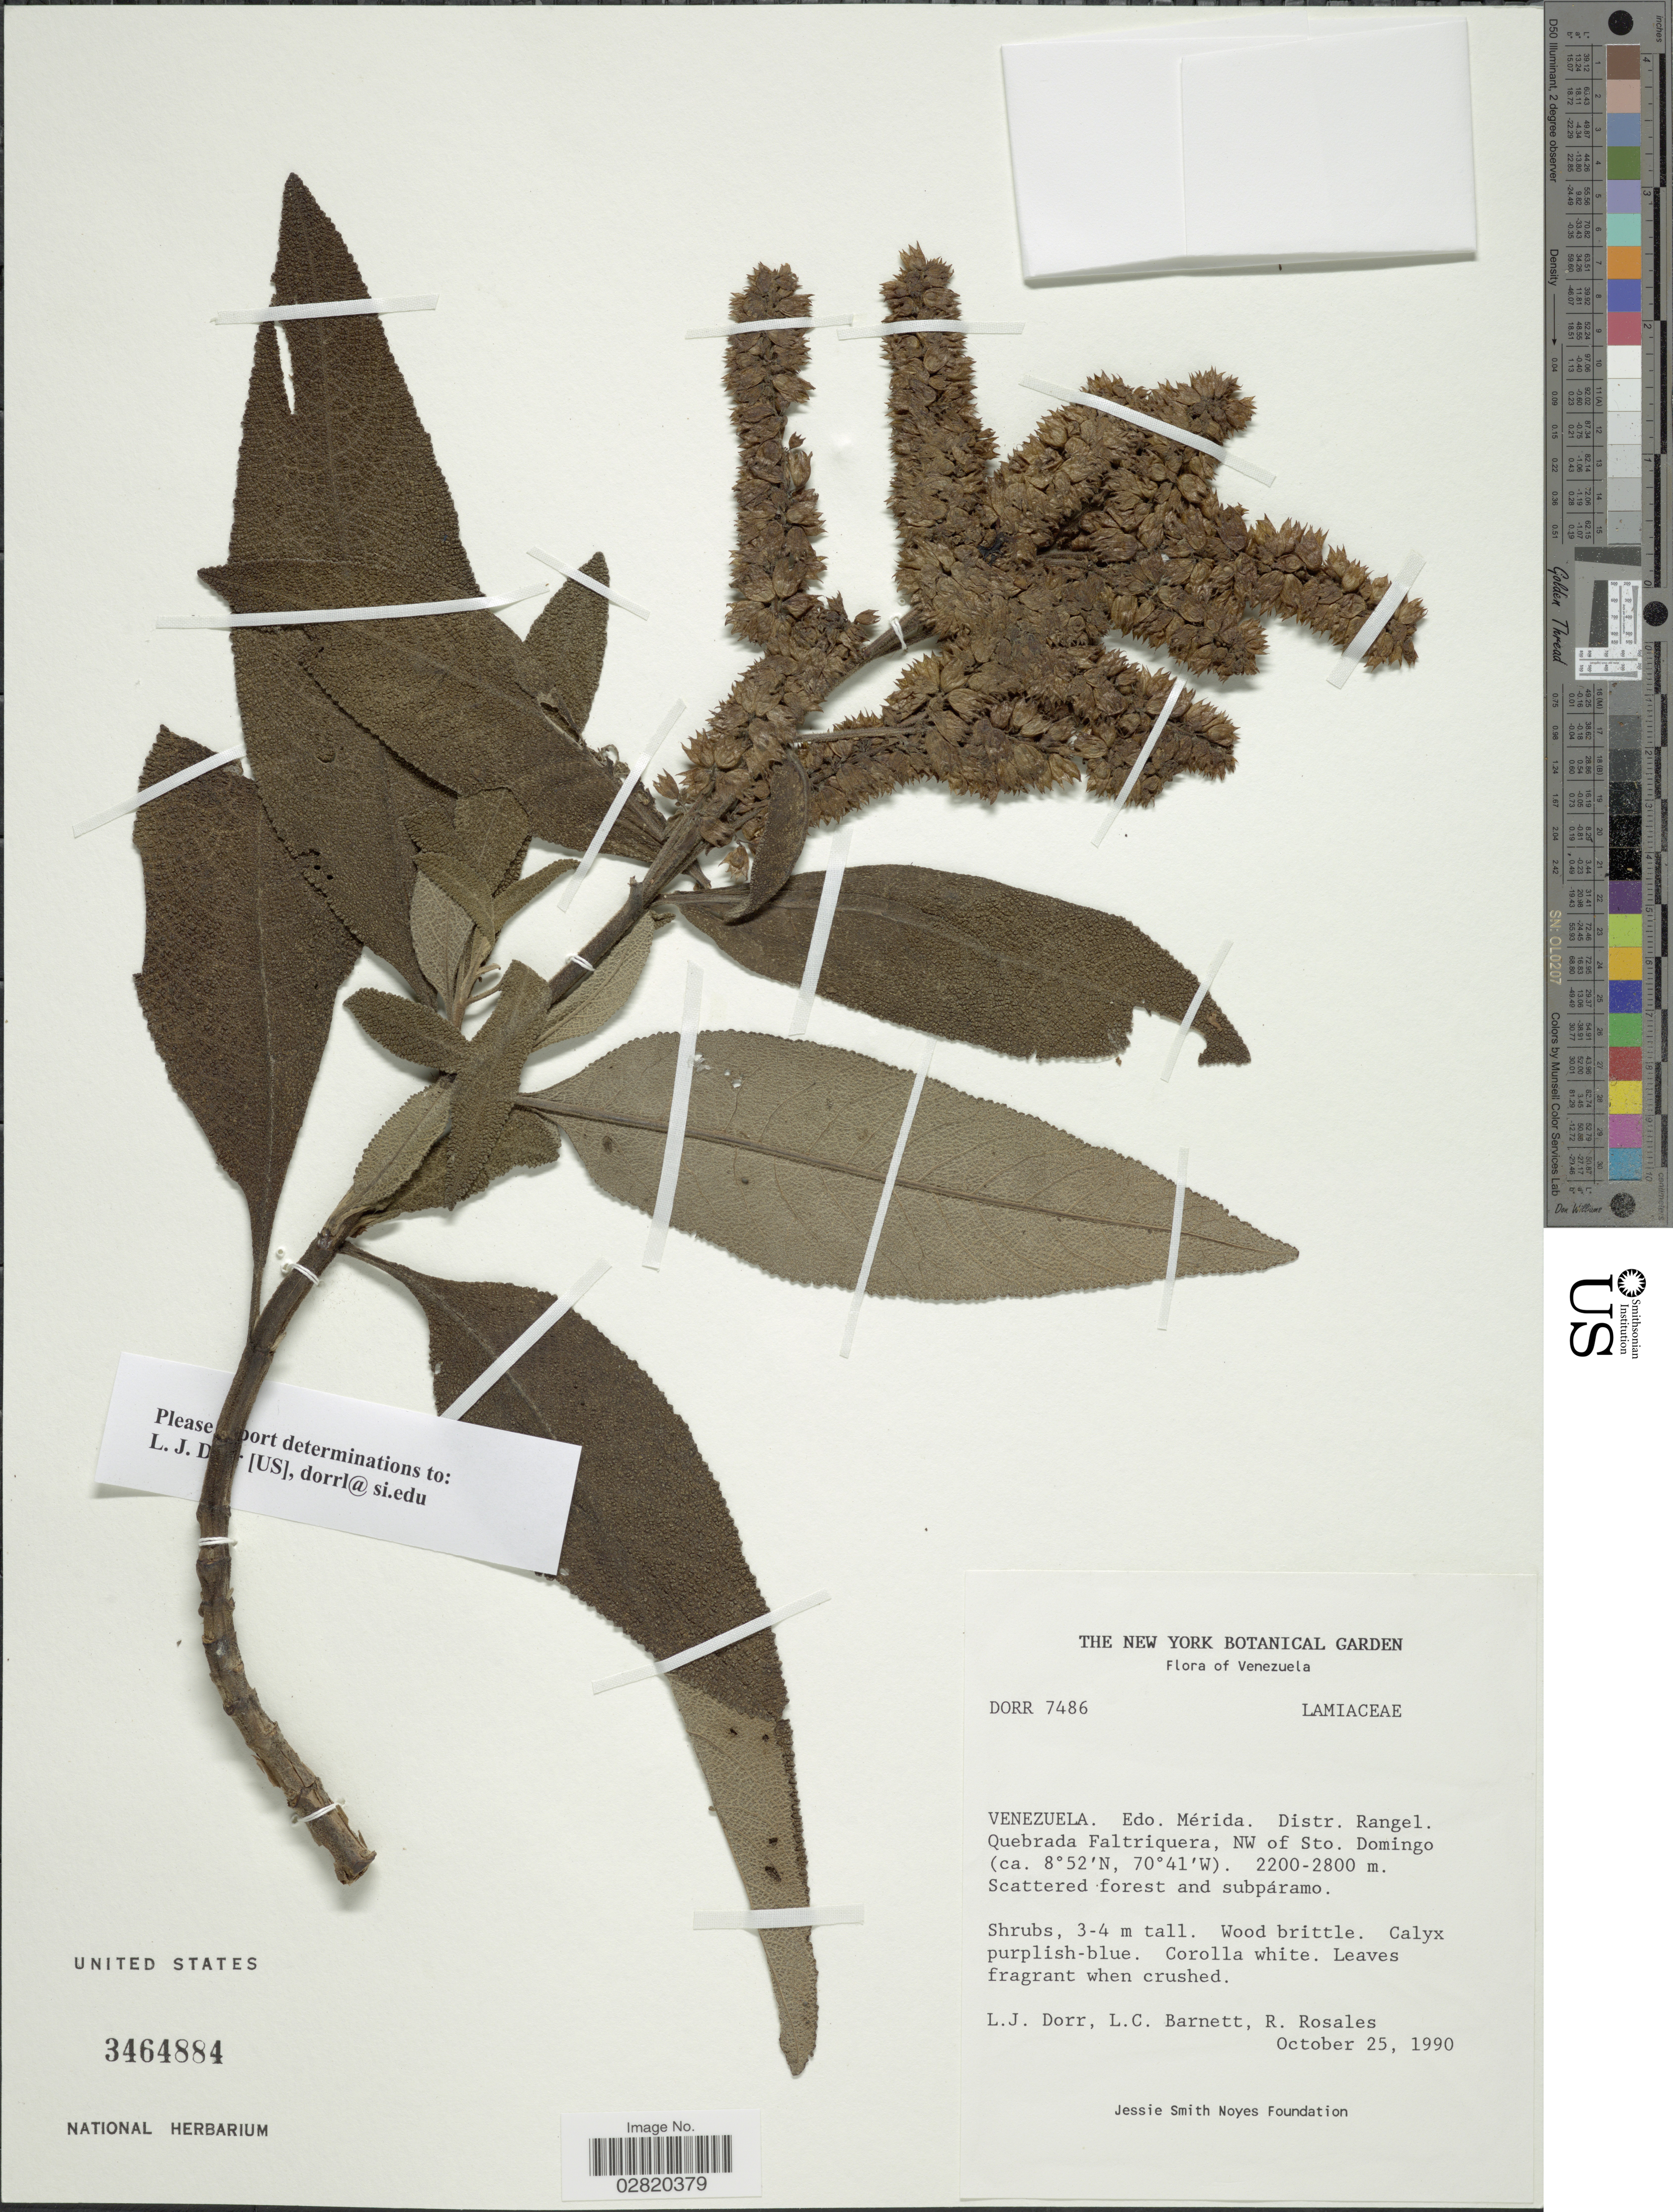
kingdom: Plantae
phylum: Tracheophyta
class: Magnoliopsida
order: Lamiales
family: Lamiaceae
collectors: L. J. Dorr, L. C. Barnett & R. Rosales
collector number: DORR7486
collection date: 1990-10-25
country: Venezuela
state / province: Mérida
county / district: Rangel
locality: Quebrada Faltriquera, NW of Sto. Domingo.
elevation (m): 2200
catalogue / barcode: US 3464884